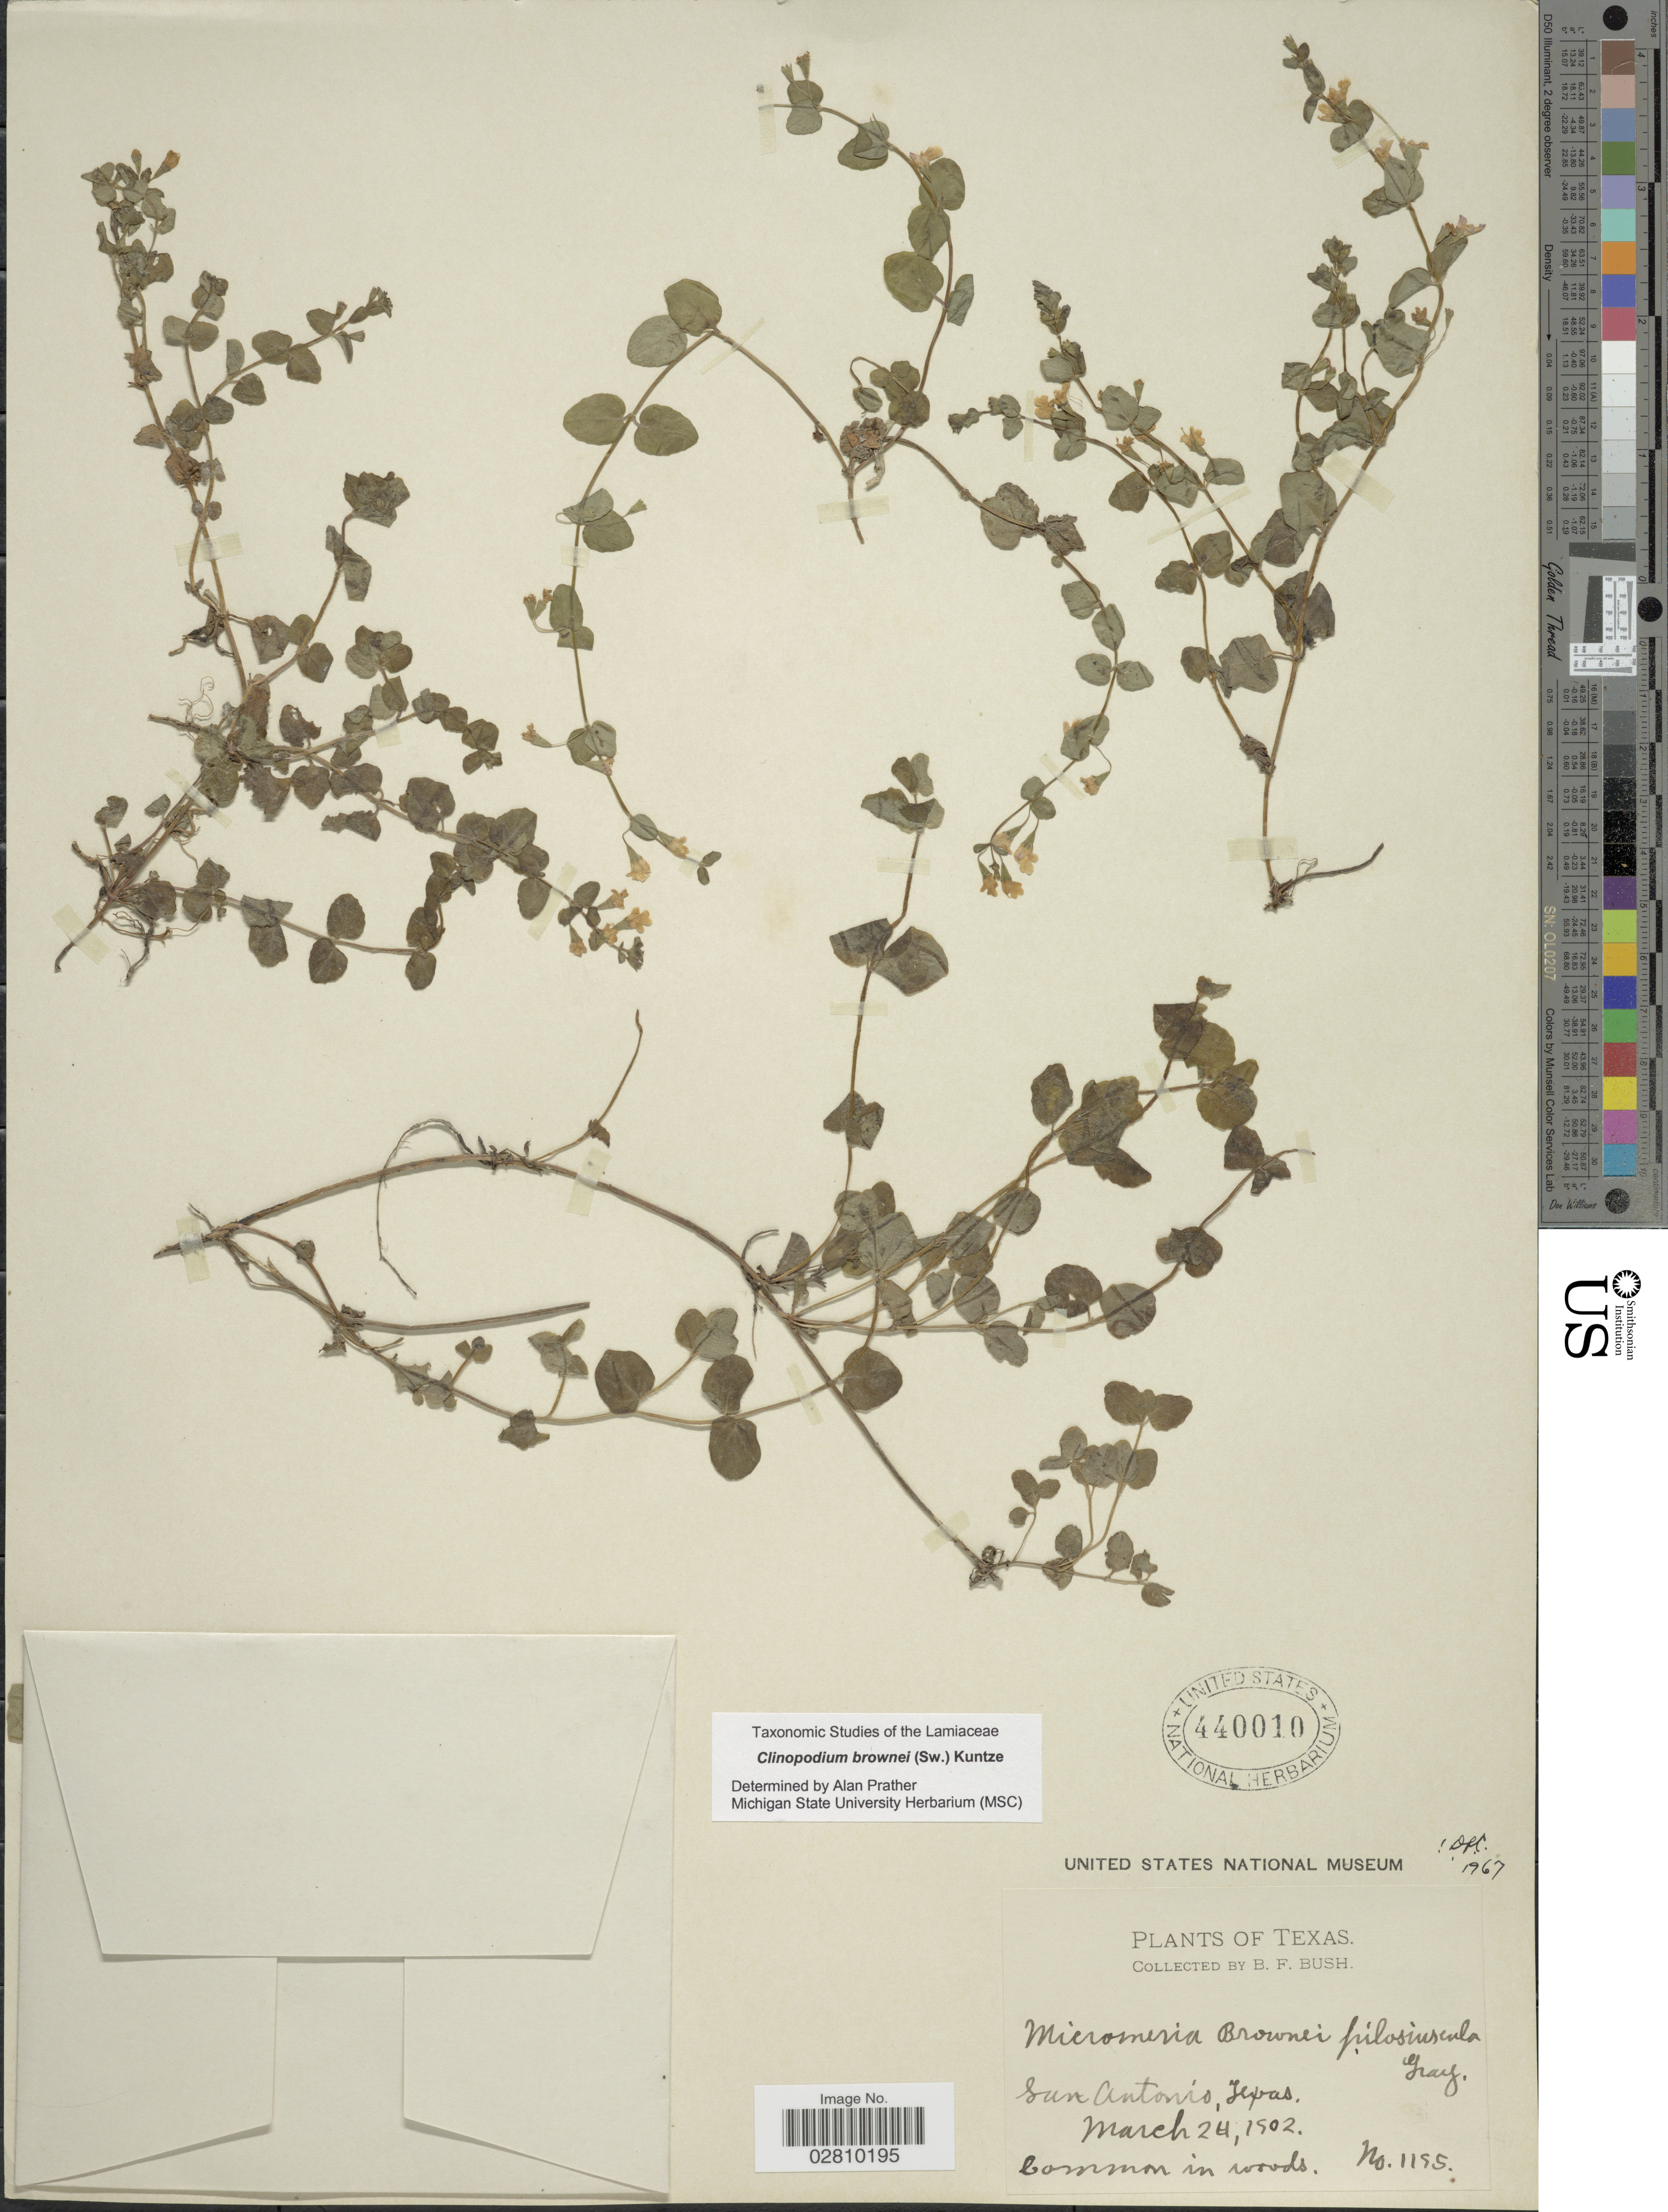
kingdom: Plantae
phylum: Tracheophyta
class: Magnoliopsida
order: Lamiales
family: Lamiaceae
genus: Clinopodium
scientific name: Clinopodium brownei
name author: (Sw.) Kuntze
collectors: B. F. Bush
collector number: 1195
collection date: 1902-03-24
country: United States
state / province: Texas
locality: San Antonio.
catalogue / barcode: US 440010